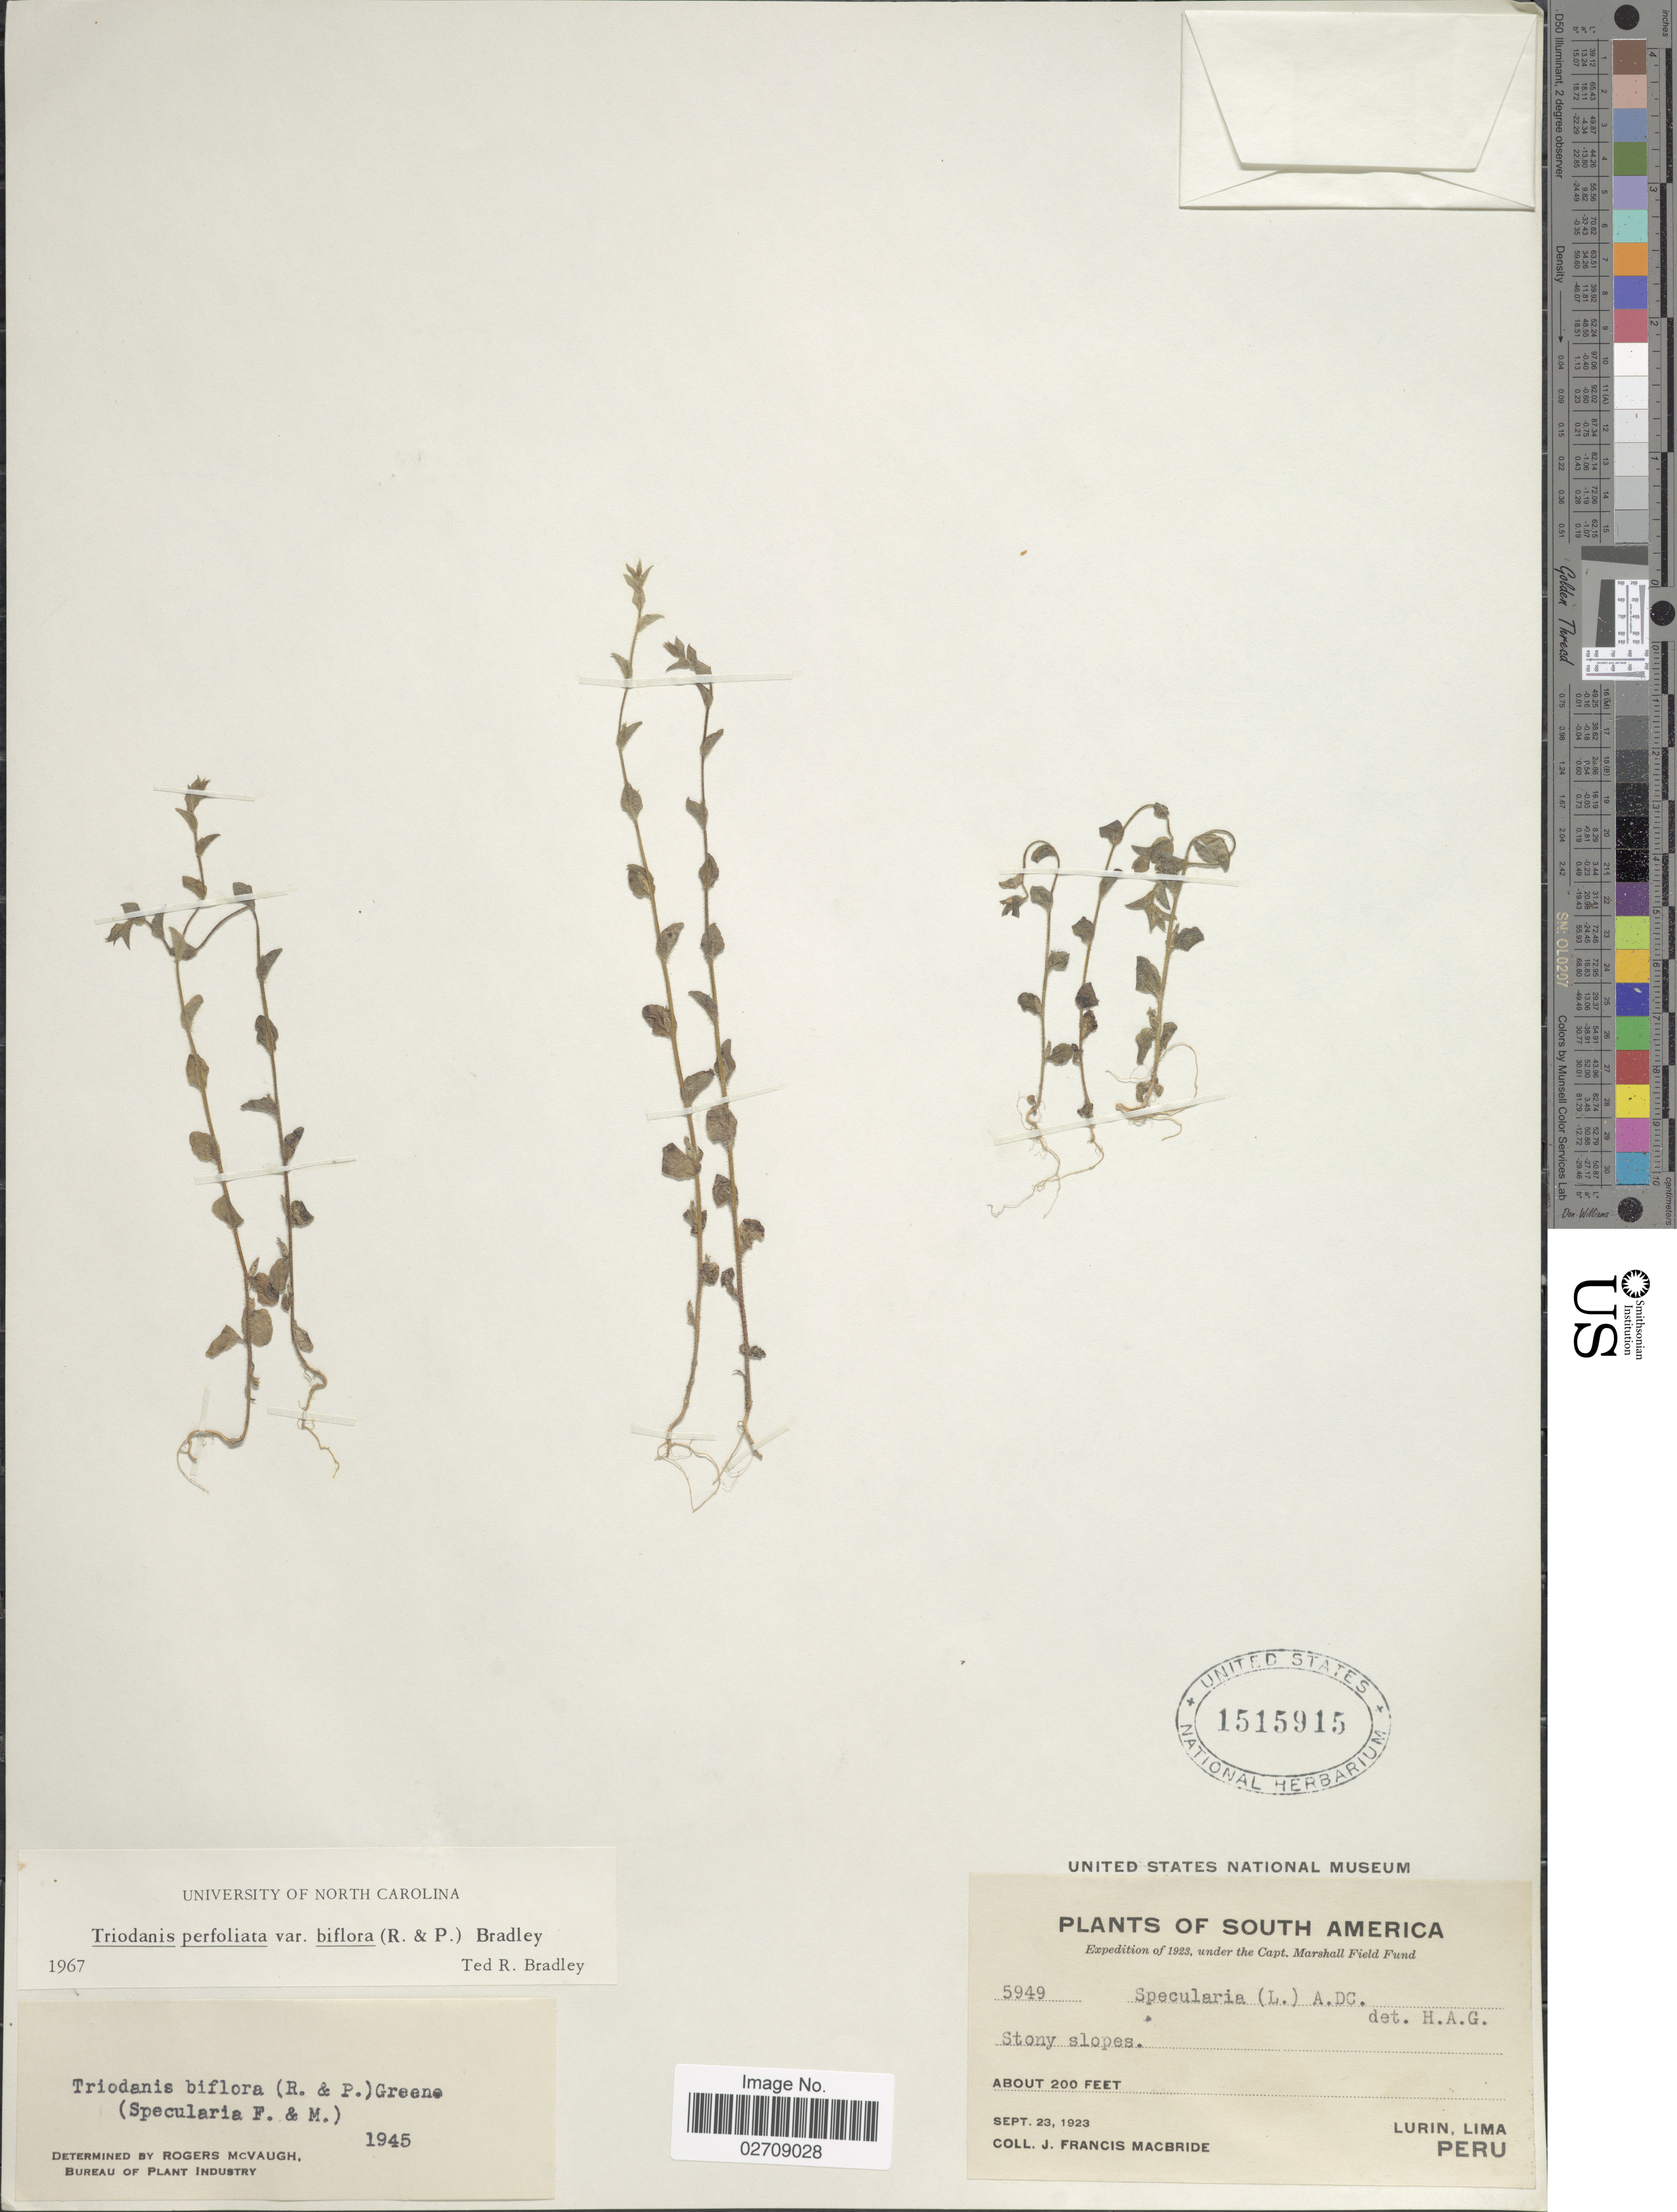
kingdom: Plantae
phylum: Tracheophyta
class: Magnoliopsida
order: Asterales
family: Campanulaceae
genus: Triodanis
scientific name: Triodanis perfoliata var. biflora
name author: (Ruiz & Pav.) Bradley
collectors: J. F. Macbride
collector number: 5949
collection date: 1923-09-23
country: Peru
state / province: Lima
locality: Lurin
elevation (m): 61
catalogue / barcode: US 1515915